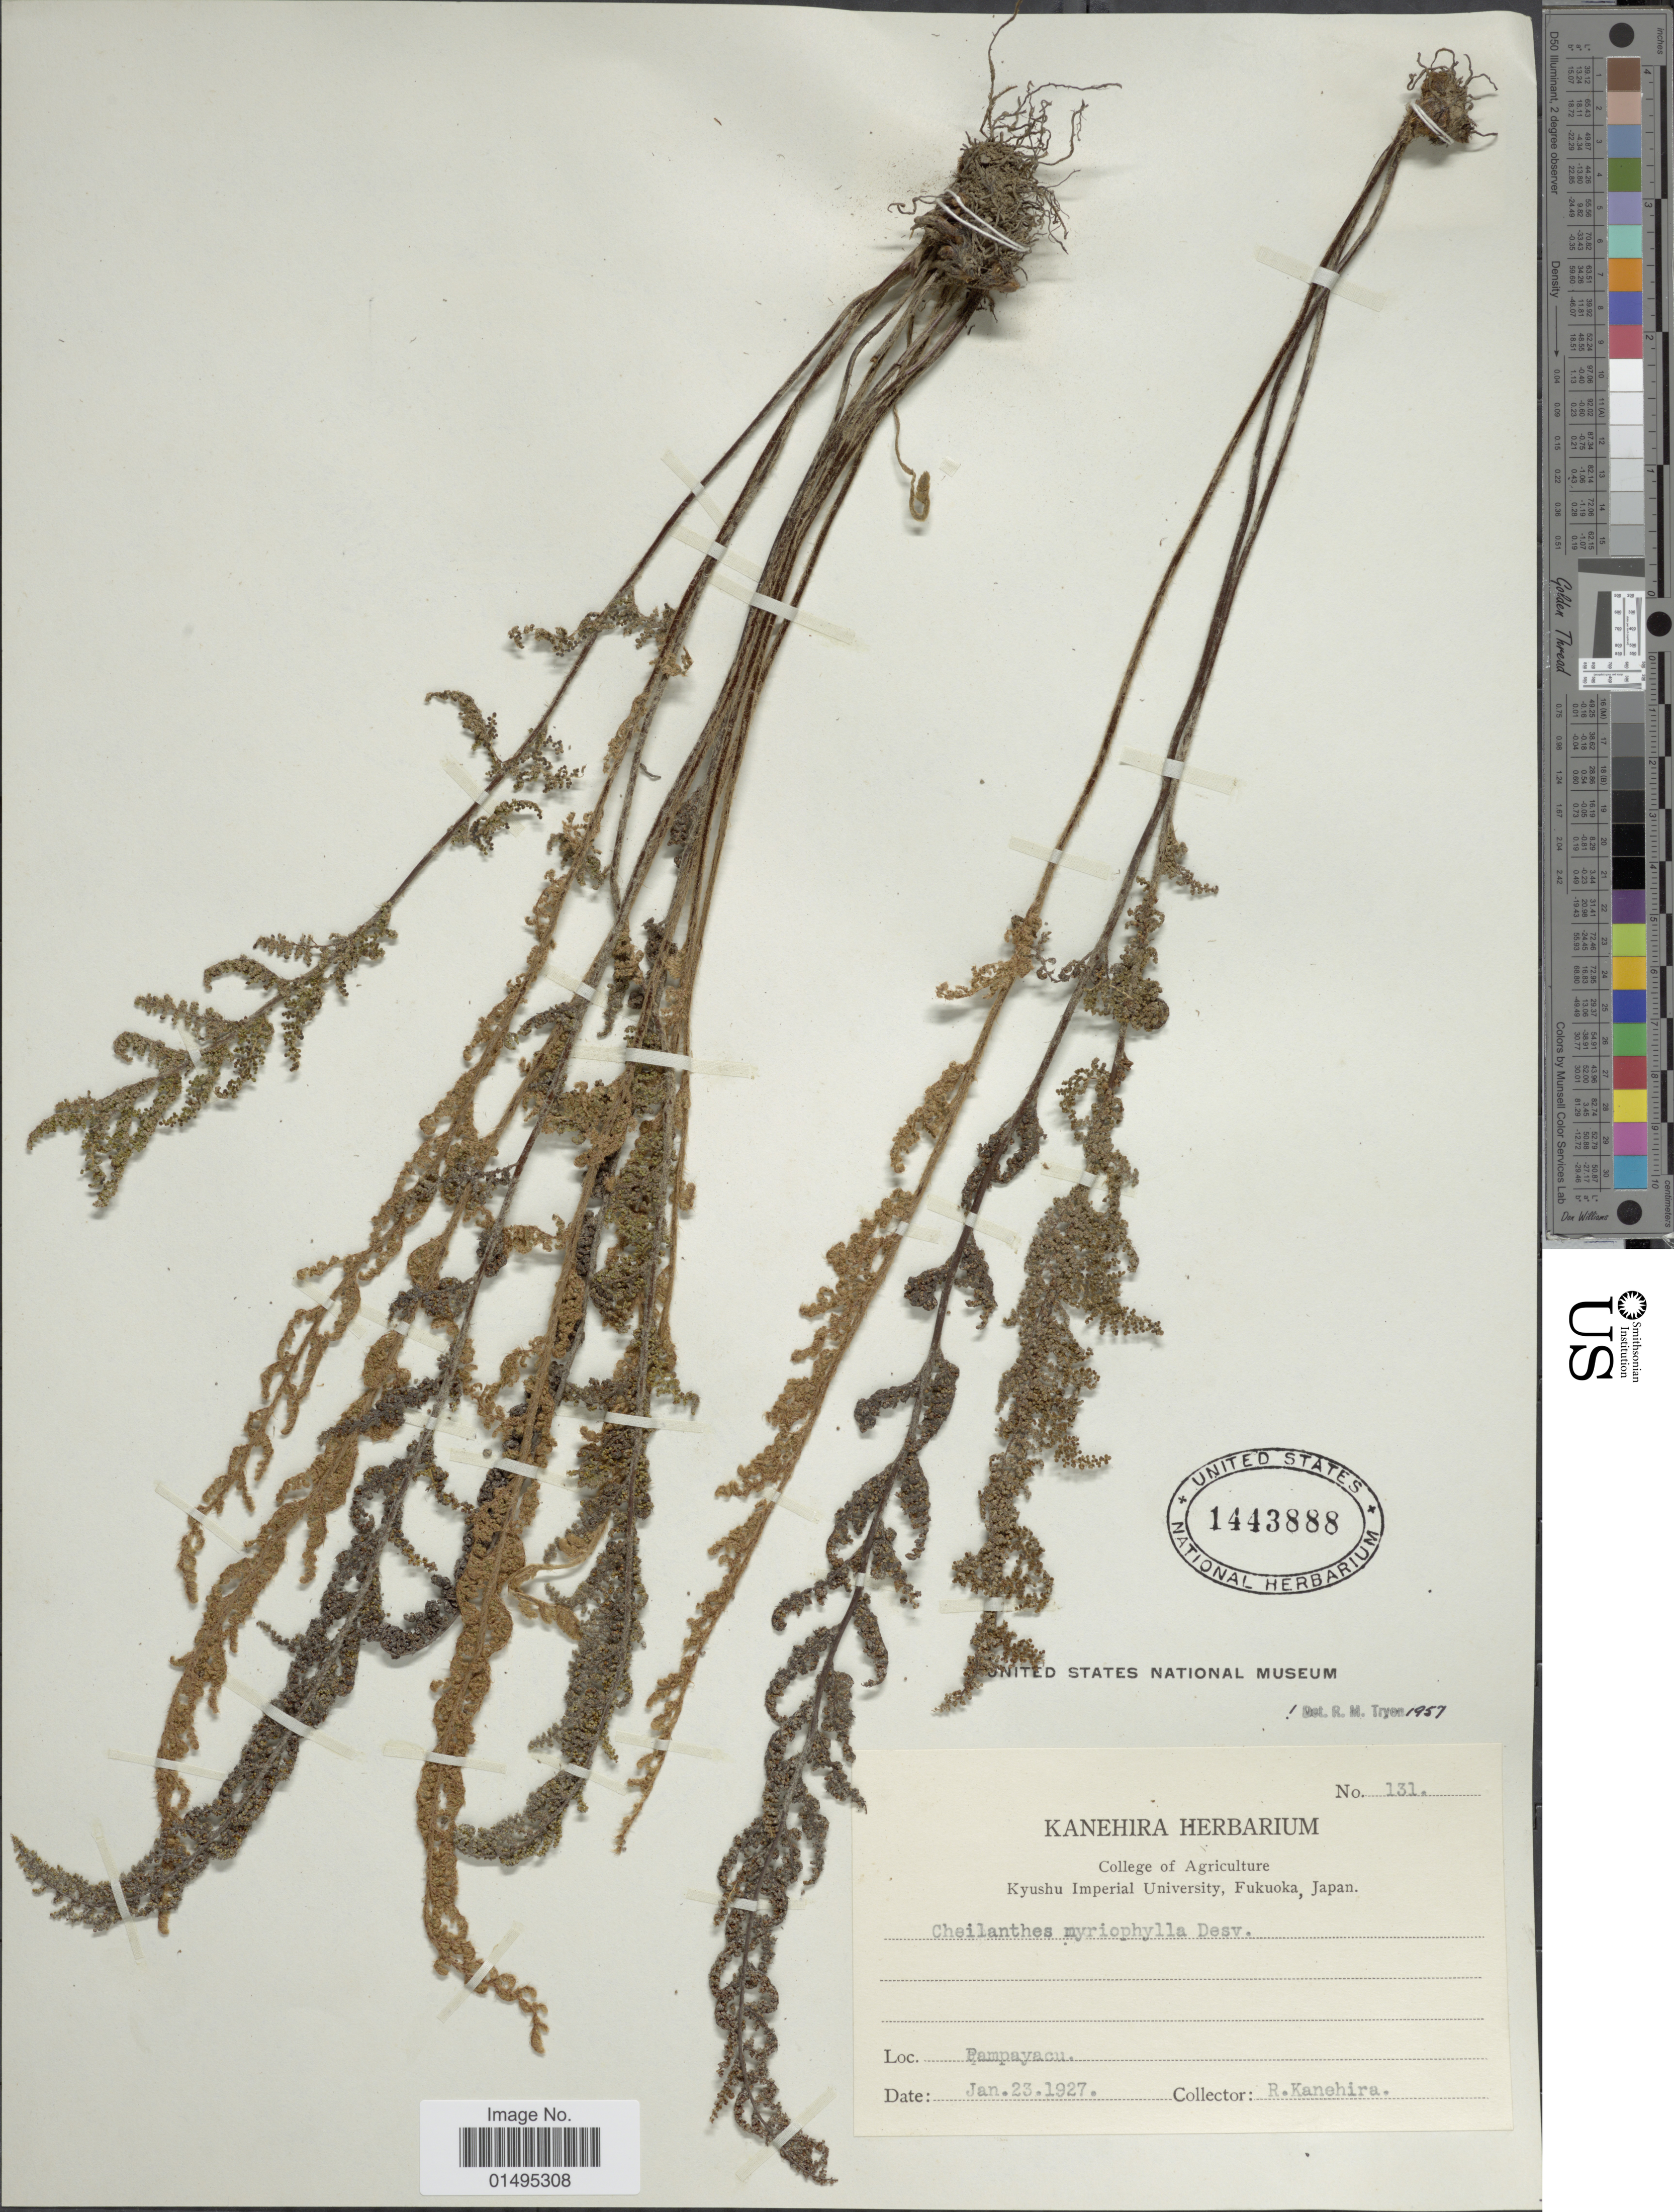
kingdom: Plantae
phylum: Tracheophyta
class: Polypodiopsida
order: Polypodiales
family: Pteridaceae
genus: Myriopteris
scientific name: Myriopteris myriophylla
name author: (Desv.) J. Sm.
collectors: R. Kanehira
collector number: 131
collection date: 1927-01-23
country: Peru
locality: Pampayacu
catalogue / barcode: US 1443888